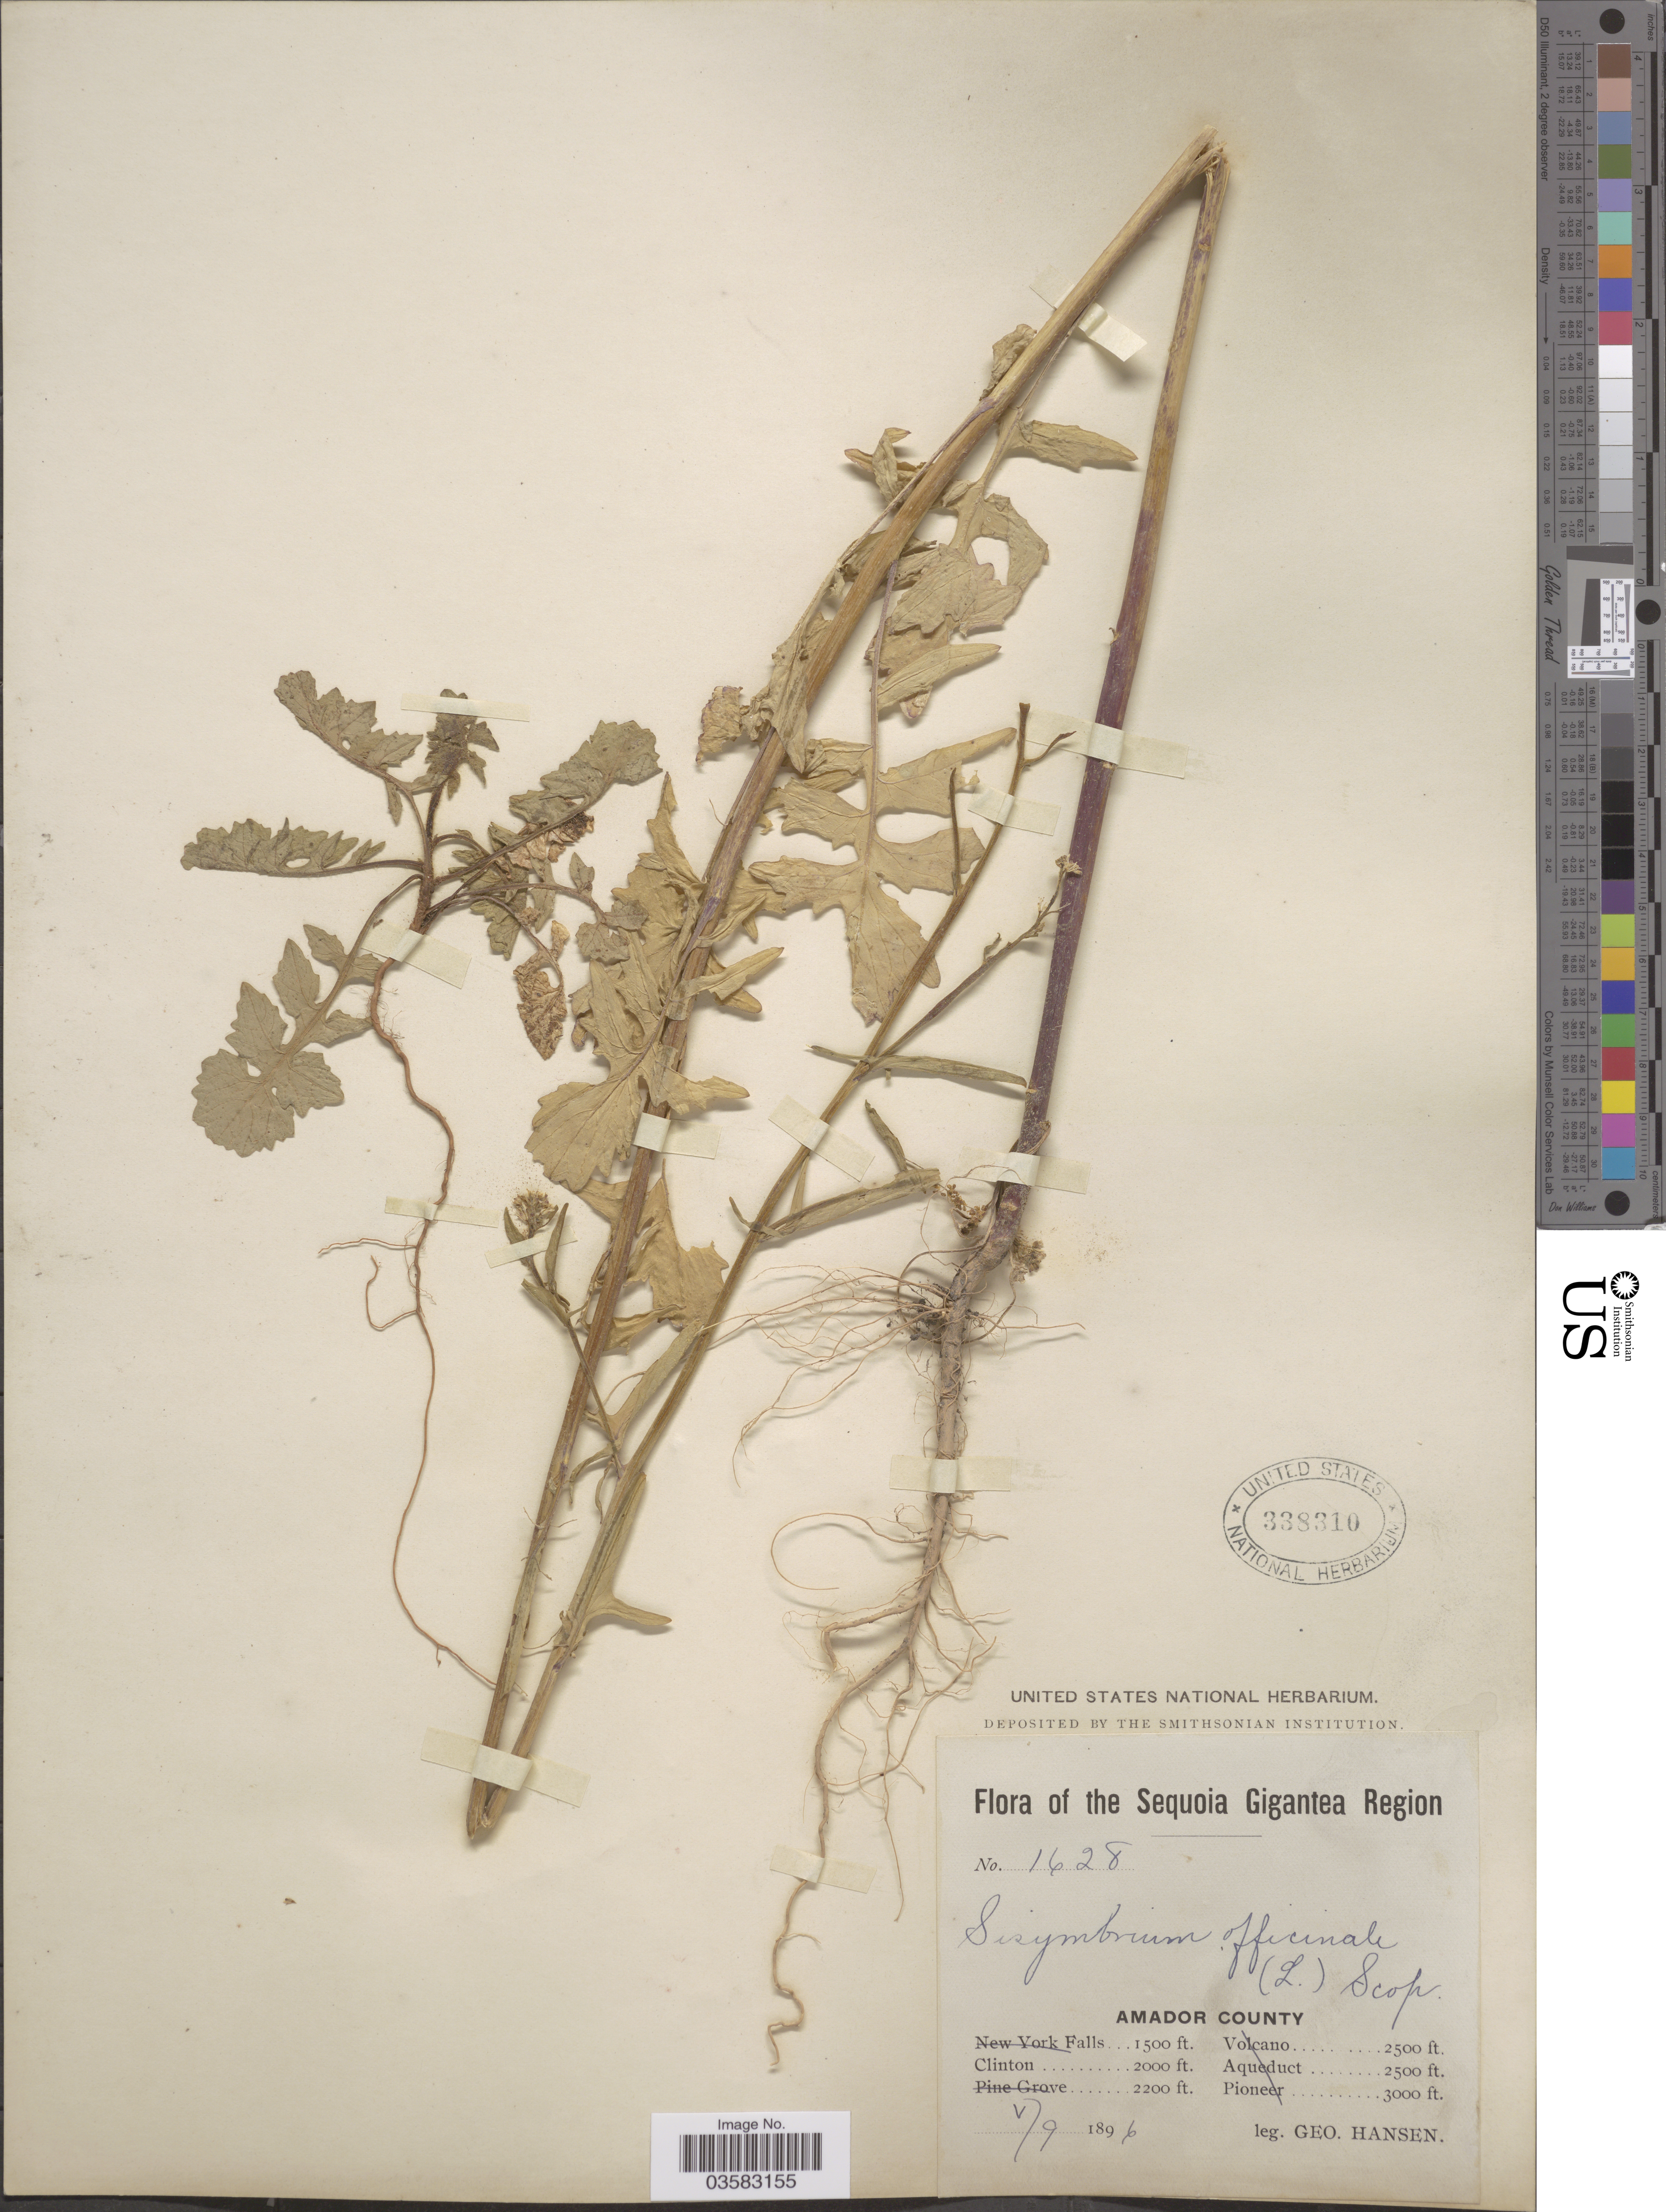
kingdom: Plantae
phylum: Tracheophyta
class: Magnoliopsida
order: Brassicales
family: Brassicaceae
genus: Sisymbrium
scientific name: Sisymbrium officinale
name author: (L.) Scop.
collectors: G. Hansen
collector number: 1628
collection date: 1896-05-09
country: United States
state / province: California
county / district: Amador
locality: The Sequoia Gigantea Region. Amador County. Clinton.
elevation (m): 610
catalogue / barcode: US 338310